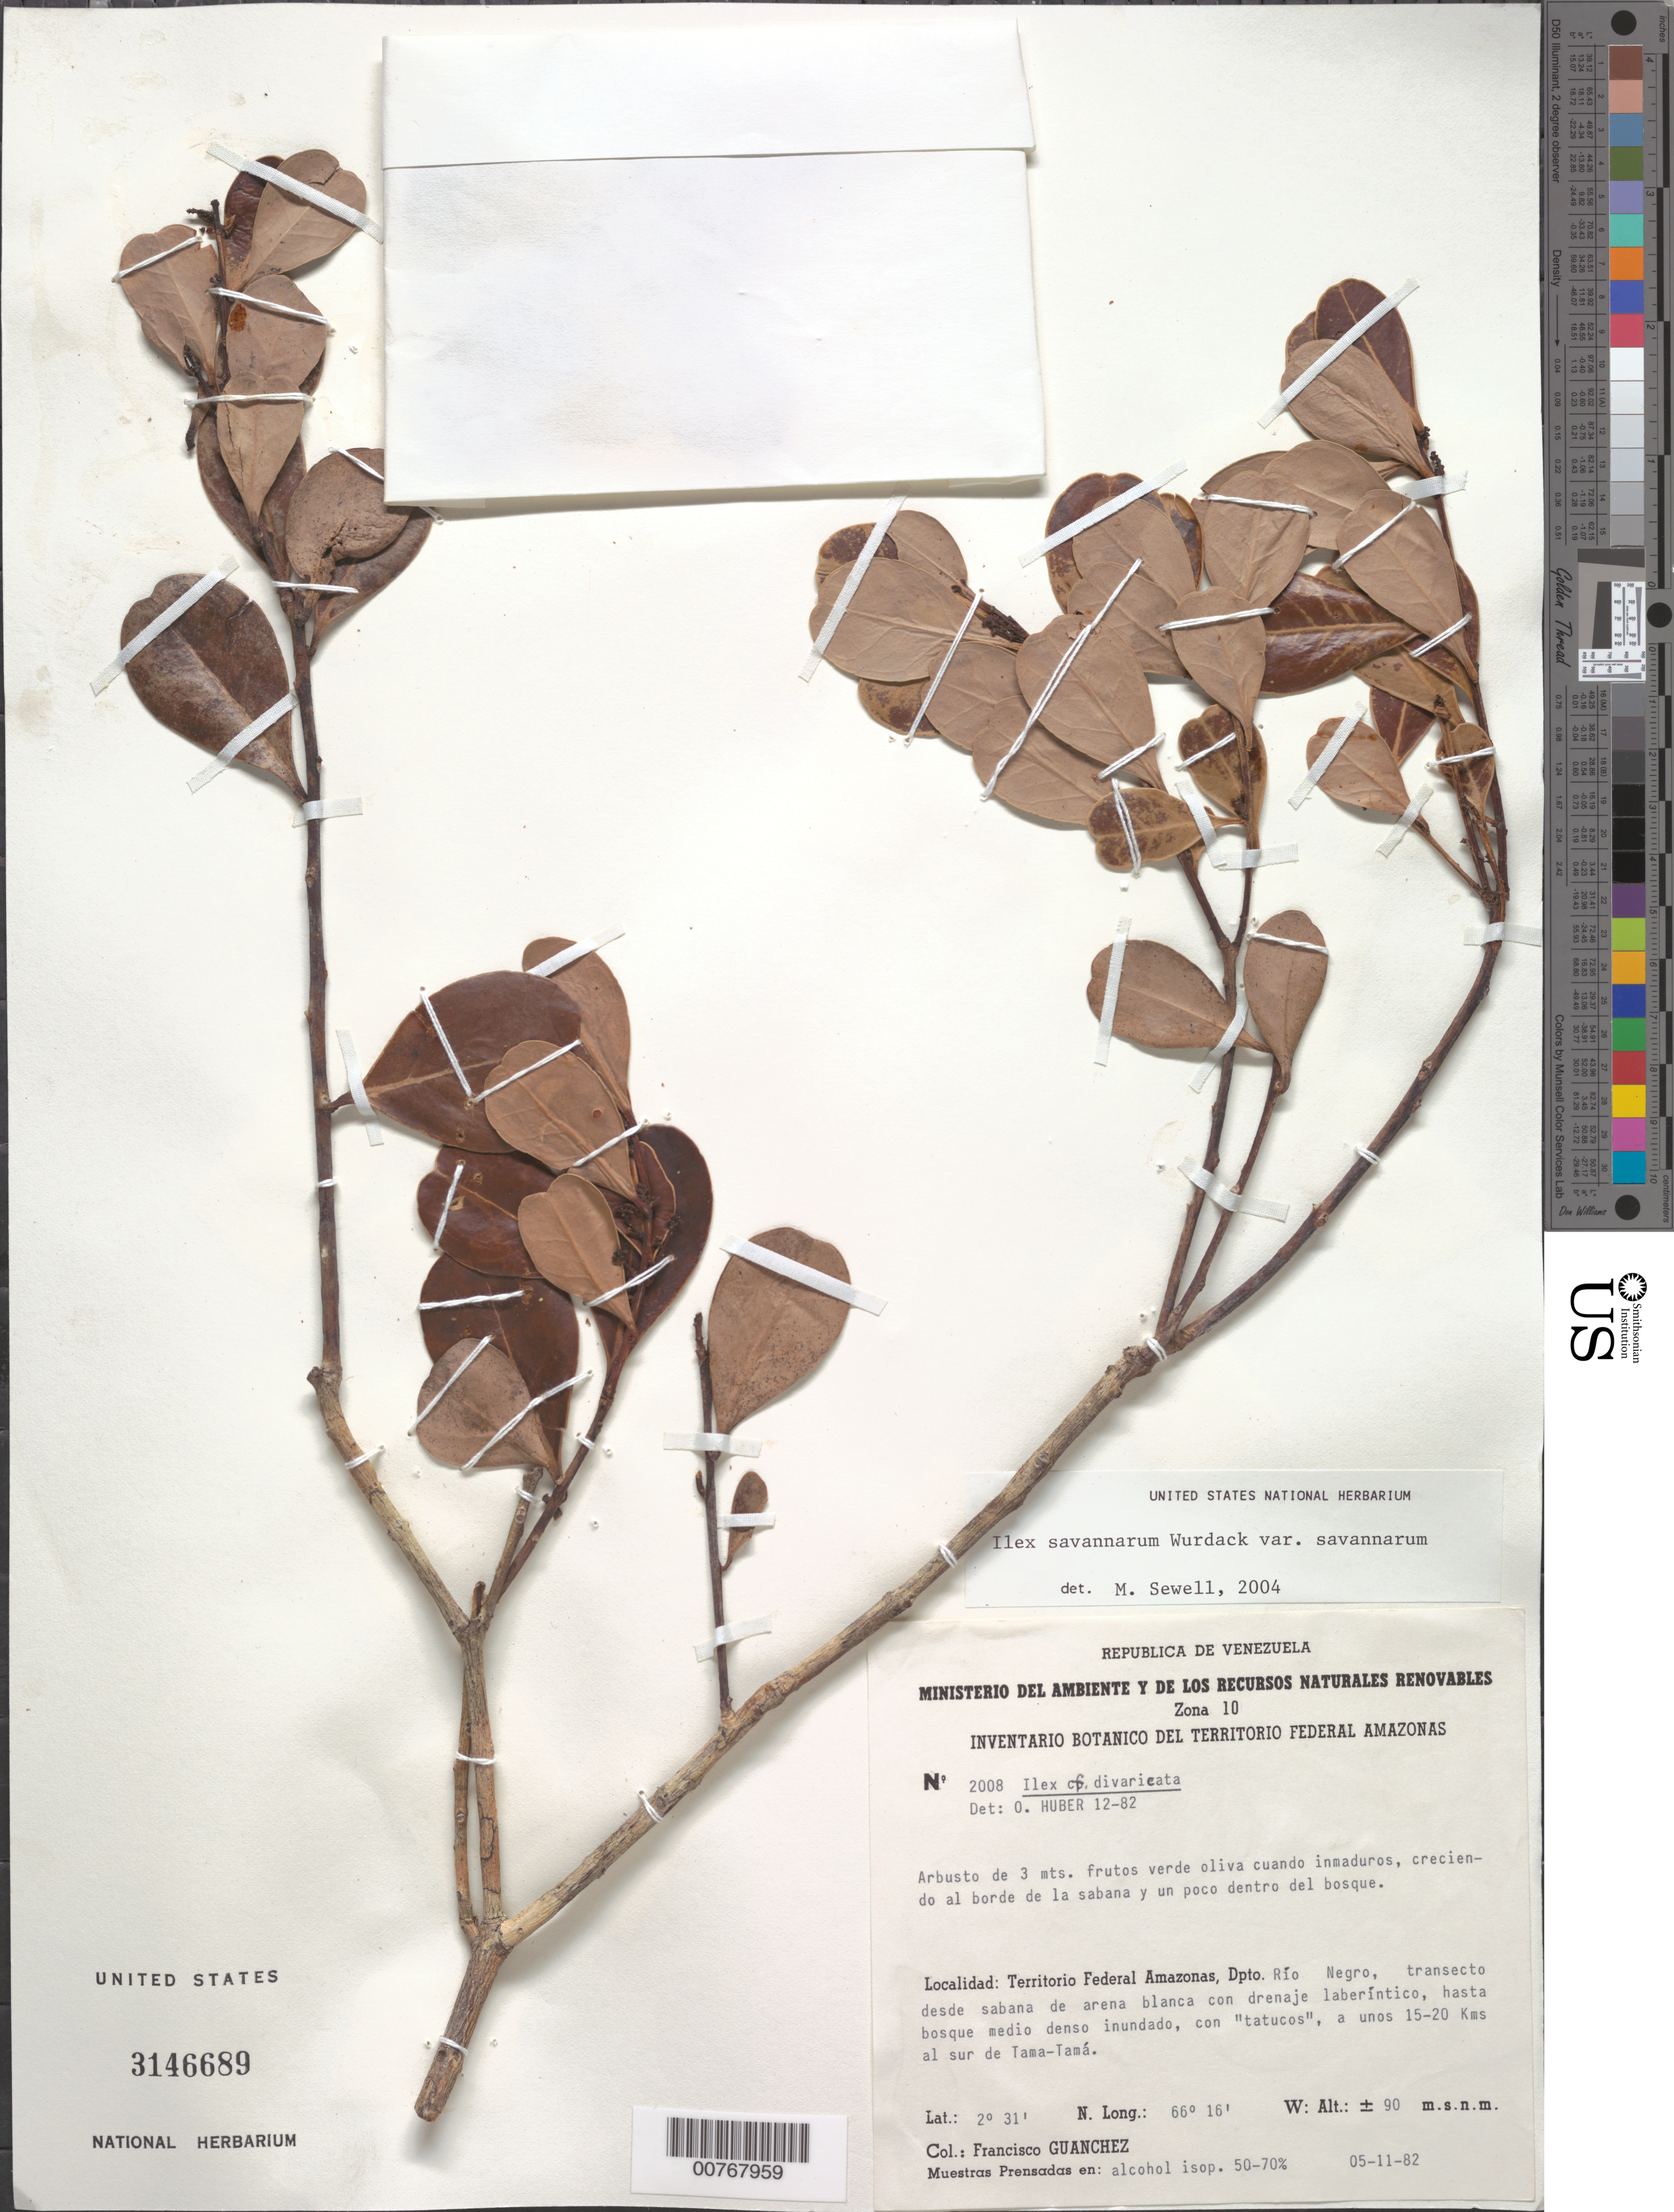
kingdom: Plantae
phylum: Tracheophyta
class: Magnoliopsida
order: Aquifoliales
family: Aquifoliaceae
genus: Ilex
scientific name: Ilex savannarum var. savannarum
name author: Wurdack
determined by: Sewell, M.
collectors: F. Guánchez M.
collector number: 2008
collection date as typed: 5-Nov-82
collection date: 1982-11-05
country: Venezuela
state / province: Amazonas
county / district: Río Negro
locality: Tama-Tama, a unos 15-20 kms al sur, transect from a savanna of white sand on laterite drainage into a medium dense inundated forest with "tatucos"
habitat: Growing on the border of the savanna and occasionally in the forest (creciendo al borde de la sabana y un poco dentro del bosque)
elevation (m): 90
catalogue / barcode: US 3146689